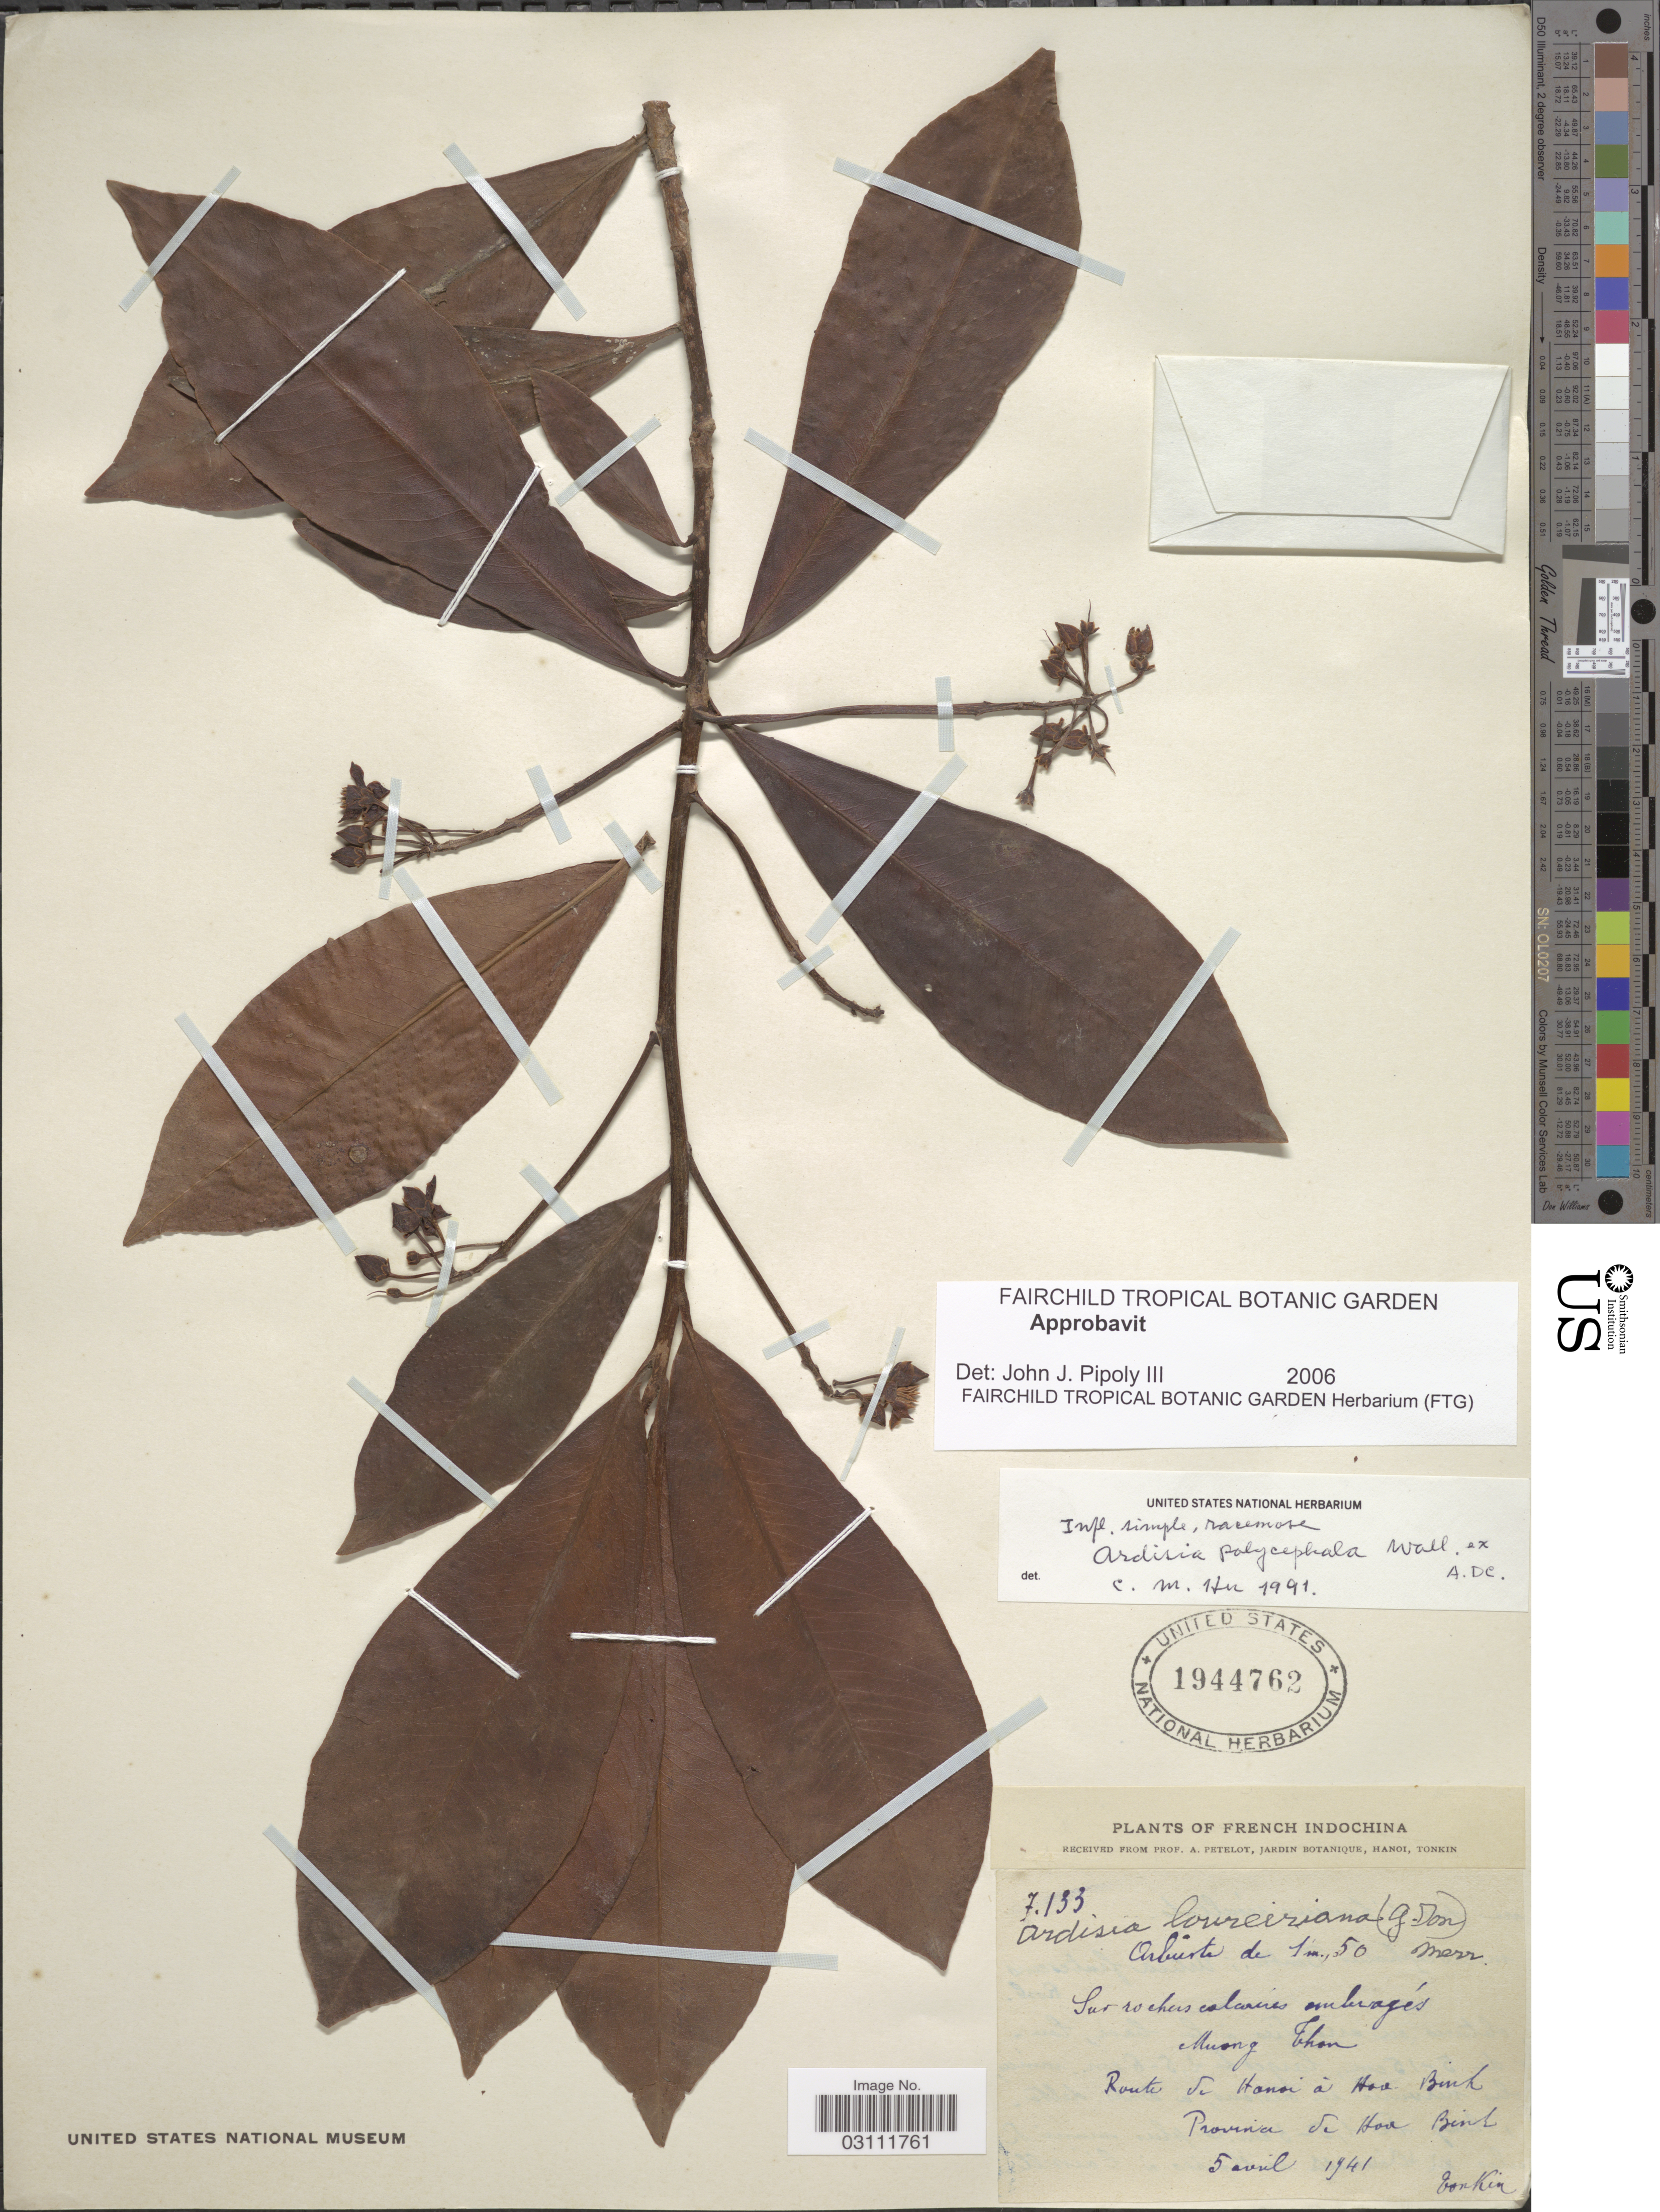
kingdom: Plantae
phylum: Tracheophyta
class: Magnoliopsida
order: Ericales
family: Primulaceae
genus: Ardisia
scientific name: Ardisia polycephala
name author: Wall. ex A. DC.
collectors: A. Petelot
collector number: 7133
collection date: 1941-04-05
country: Vietnam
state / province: Hoa Binh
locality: French Indochina, Muong Than, Route de Hanoi a Hoa Binh, Provincia de Hoa Binh. Tonkin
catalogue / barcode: US 1944762